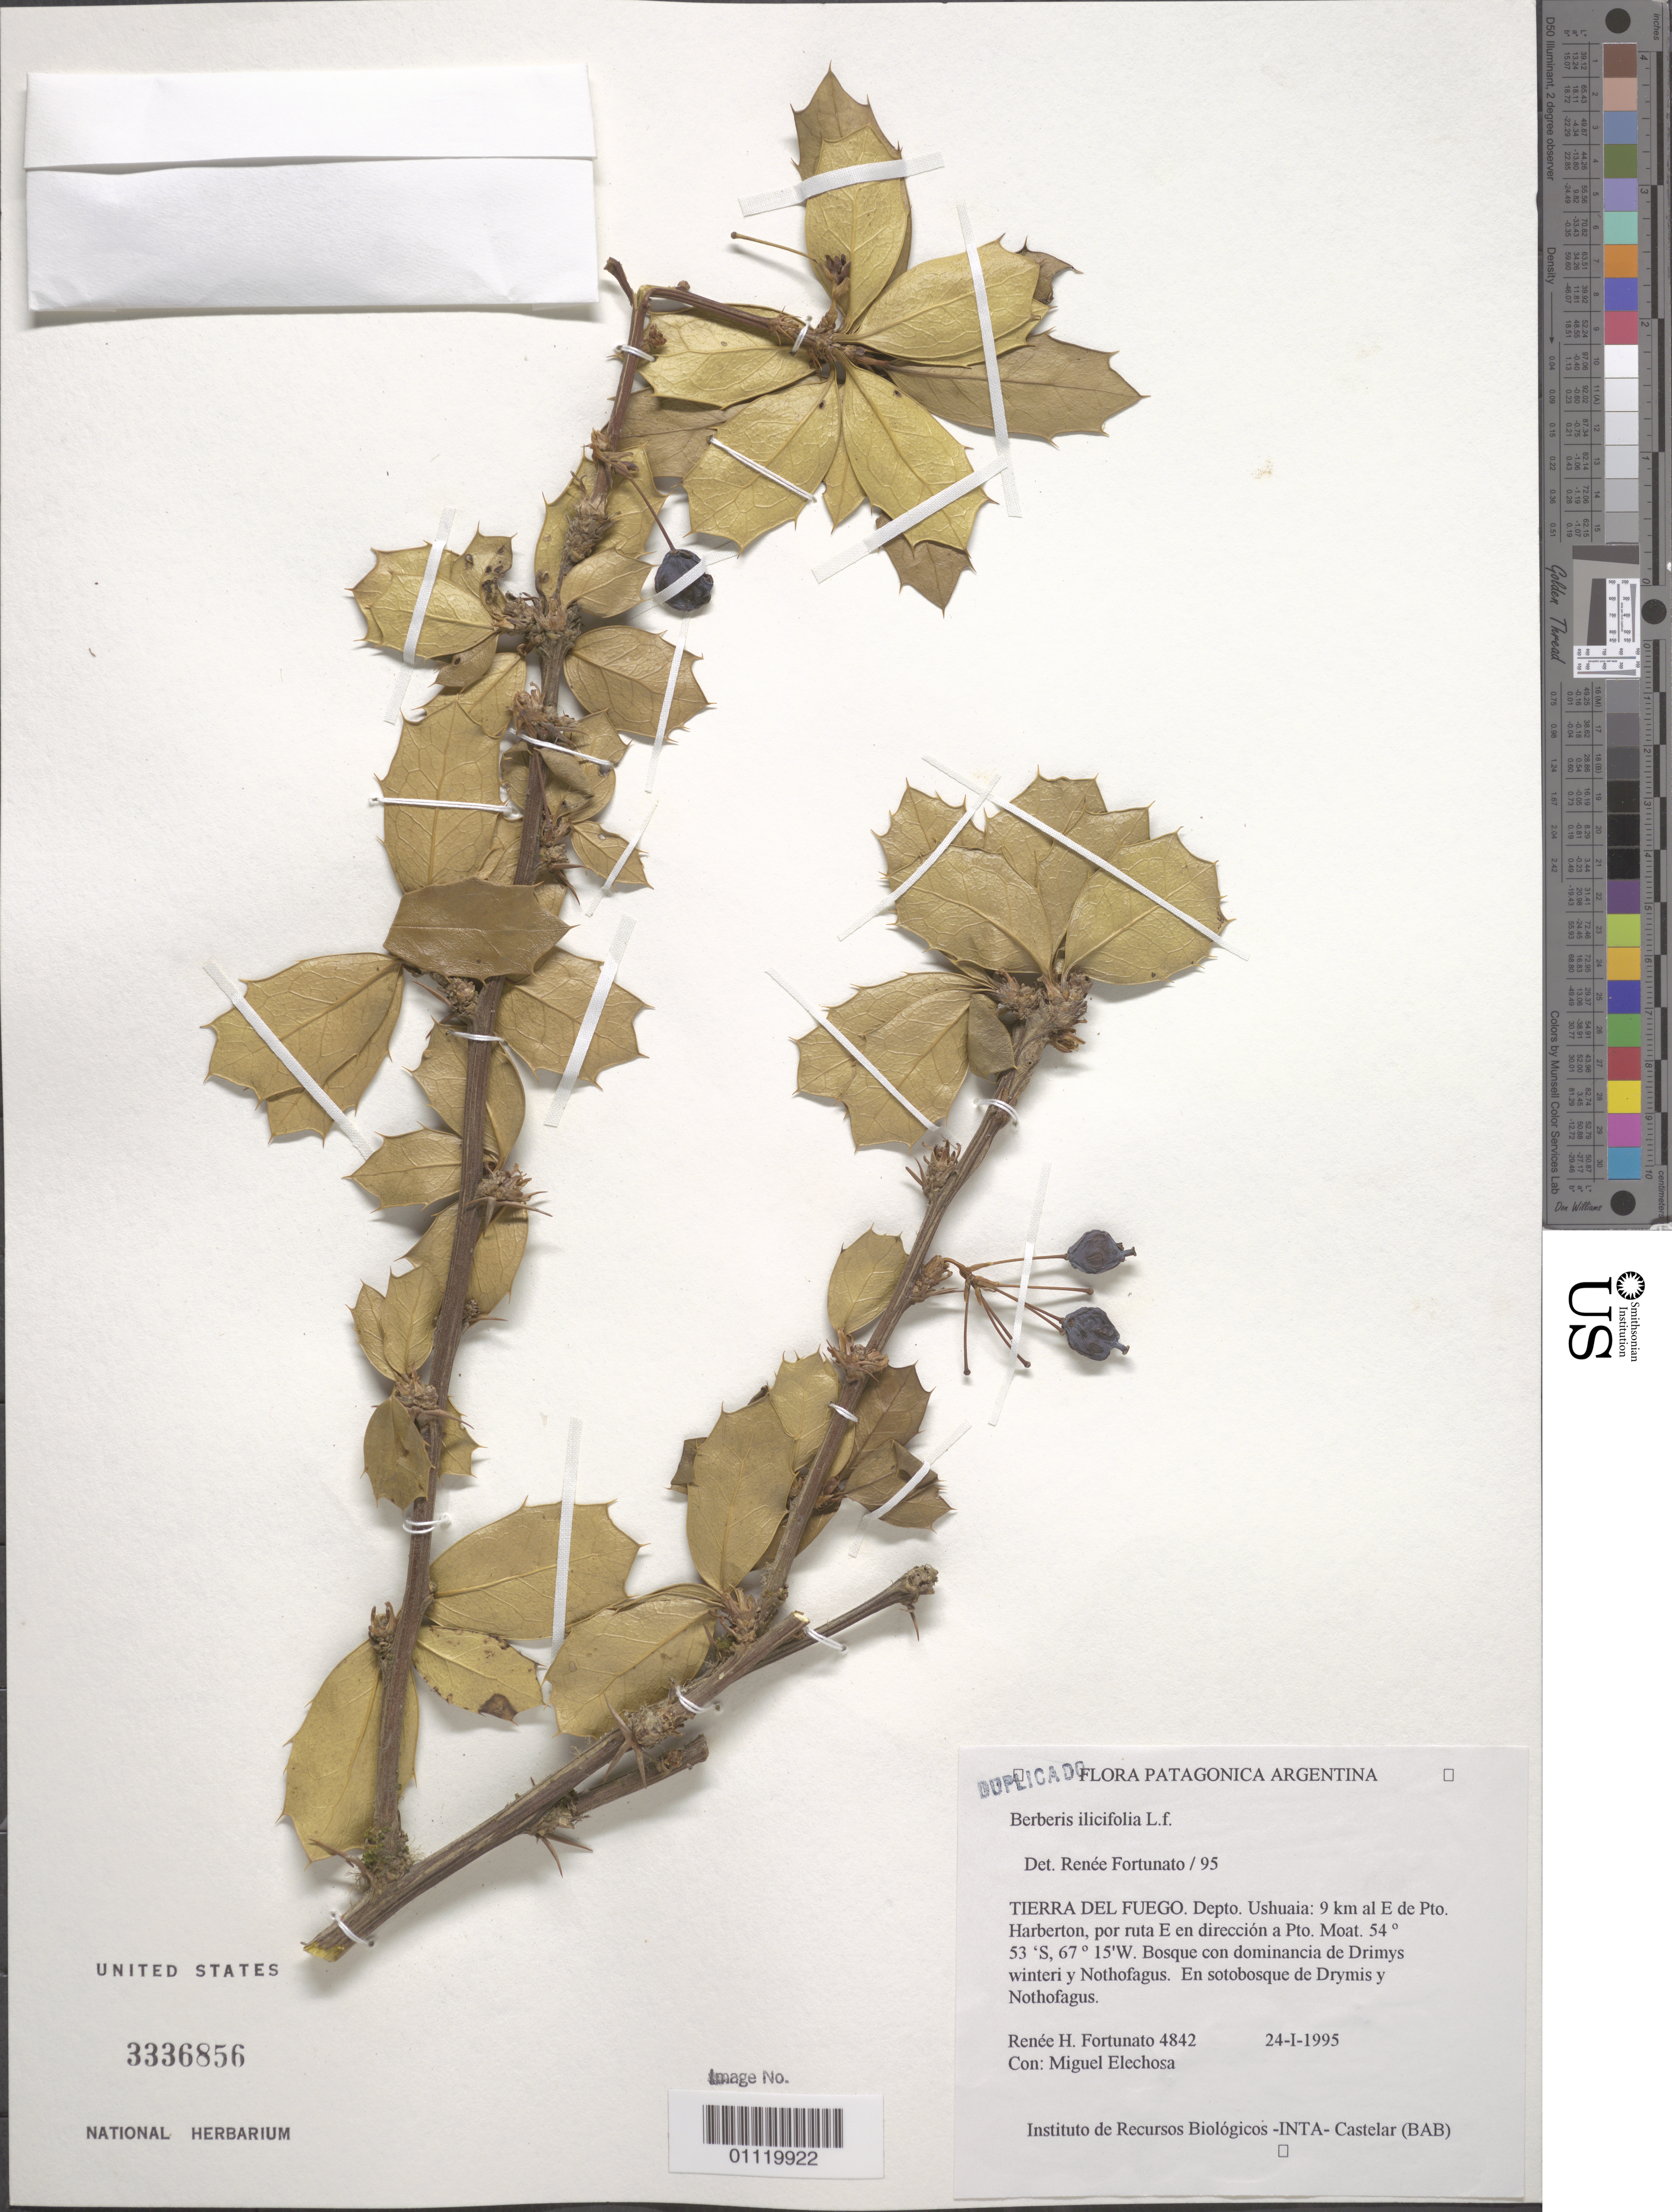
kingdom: Plantae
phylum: Tracheophyta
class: Magnoliopsida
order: Ranunculales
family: Berberidaceae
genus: Berberis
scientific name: Berberis ilicifolia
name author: L. f.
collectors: R. H. Fortunato & M. Elechosa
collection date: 1995-01-24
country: Argentina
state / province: Tierra del Fuego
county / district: Ushuaia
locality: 9 km e of Port Harberton, route and direction of Port Moat.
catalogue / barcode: US 3336856